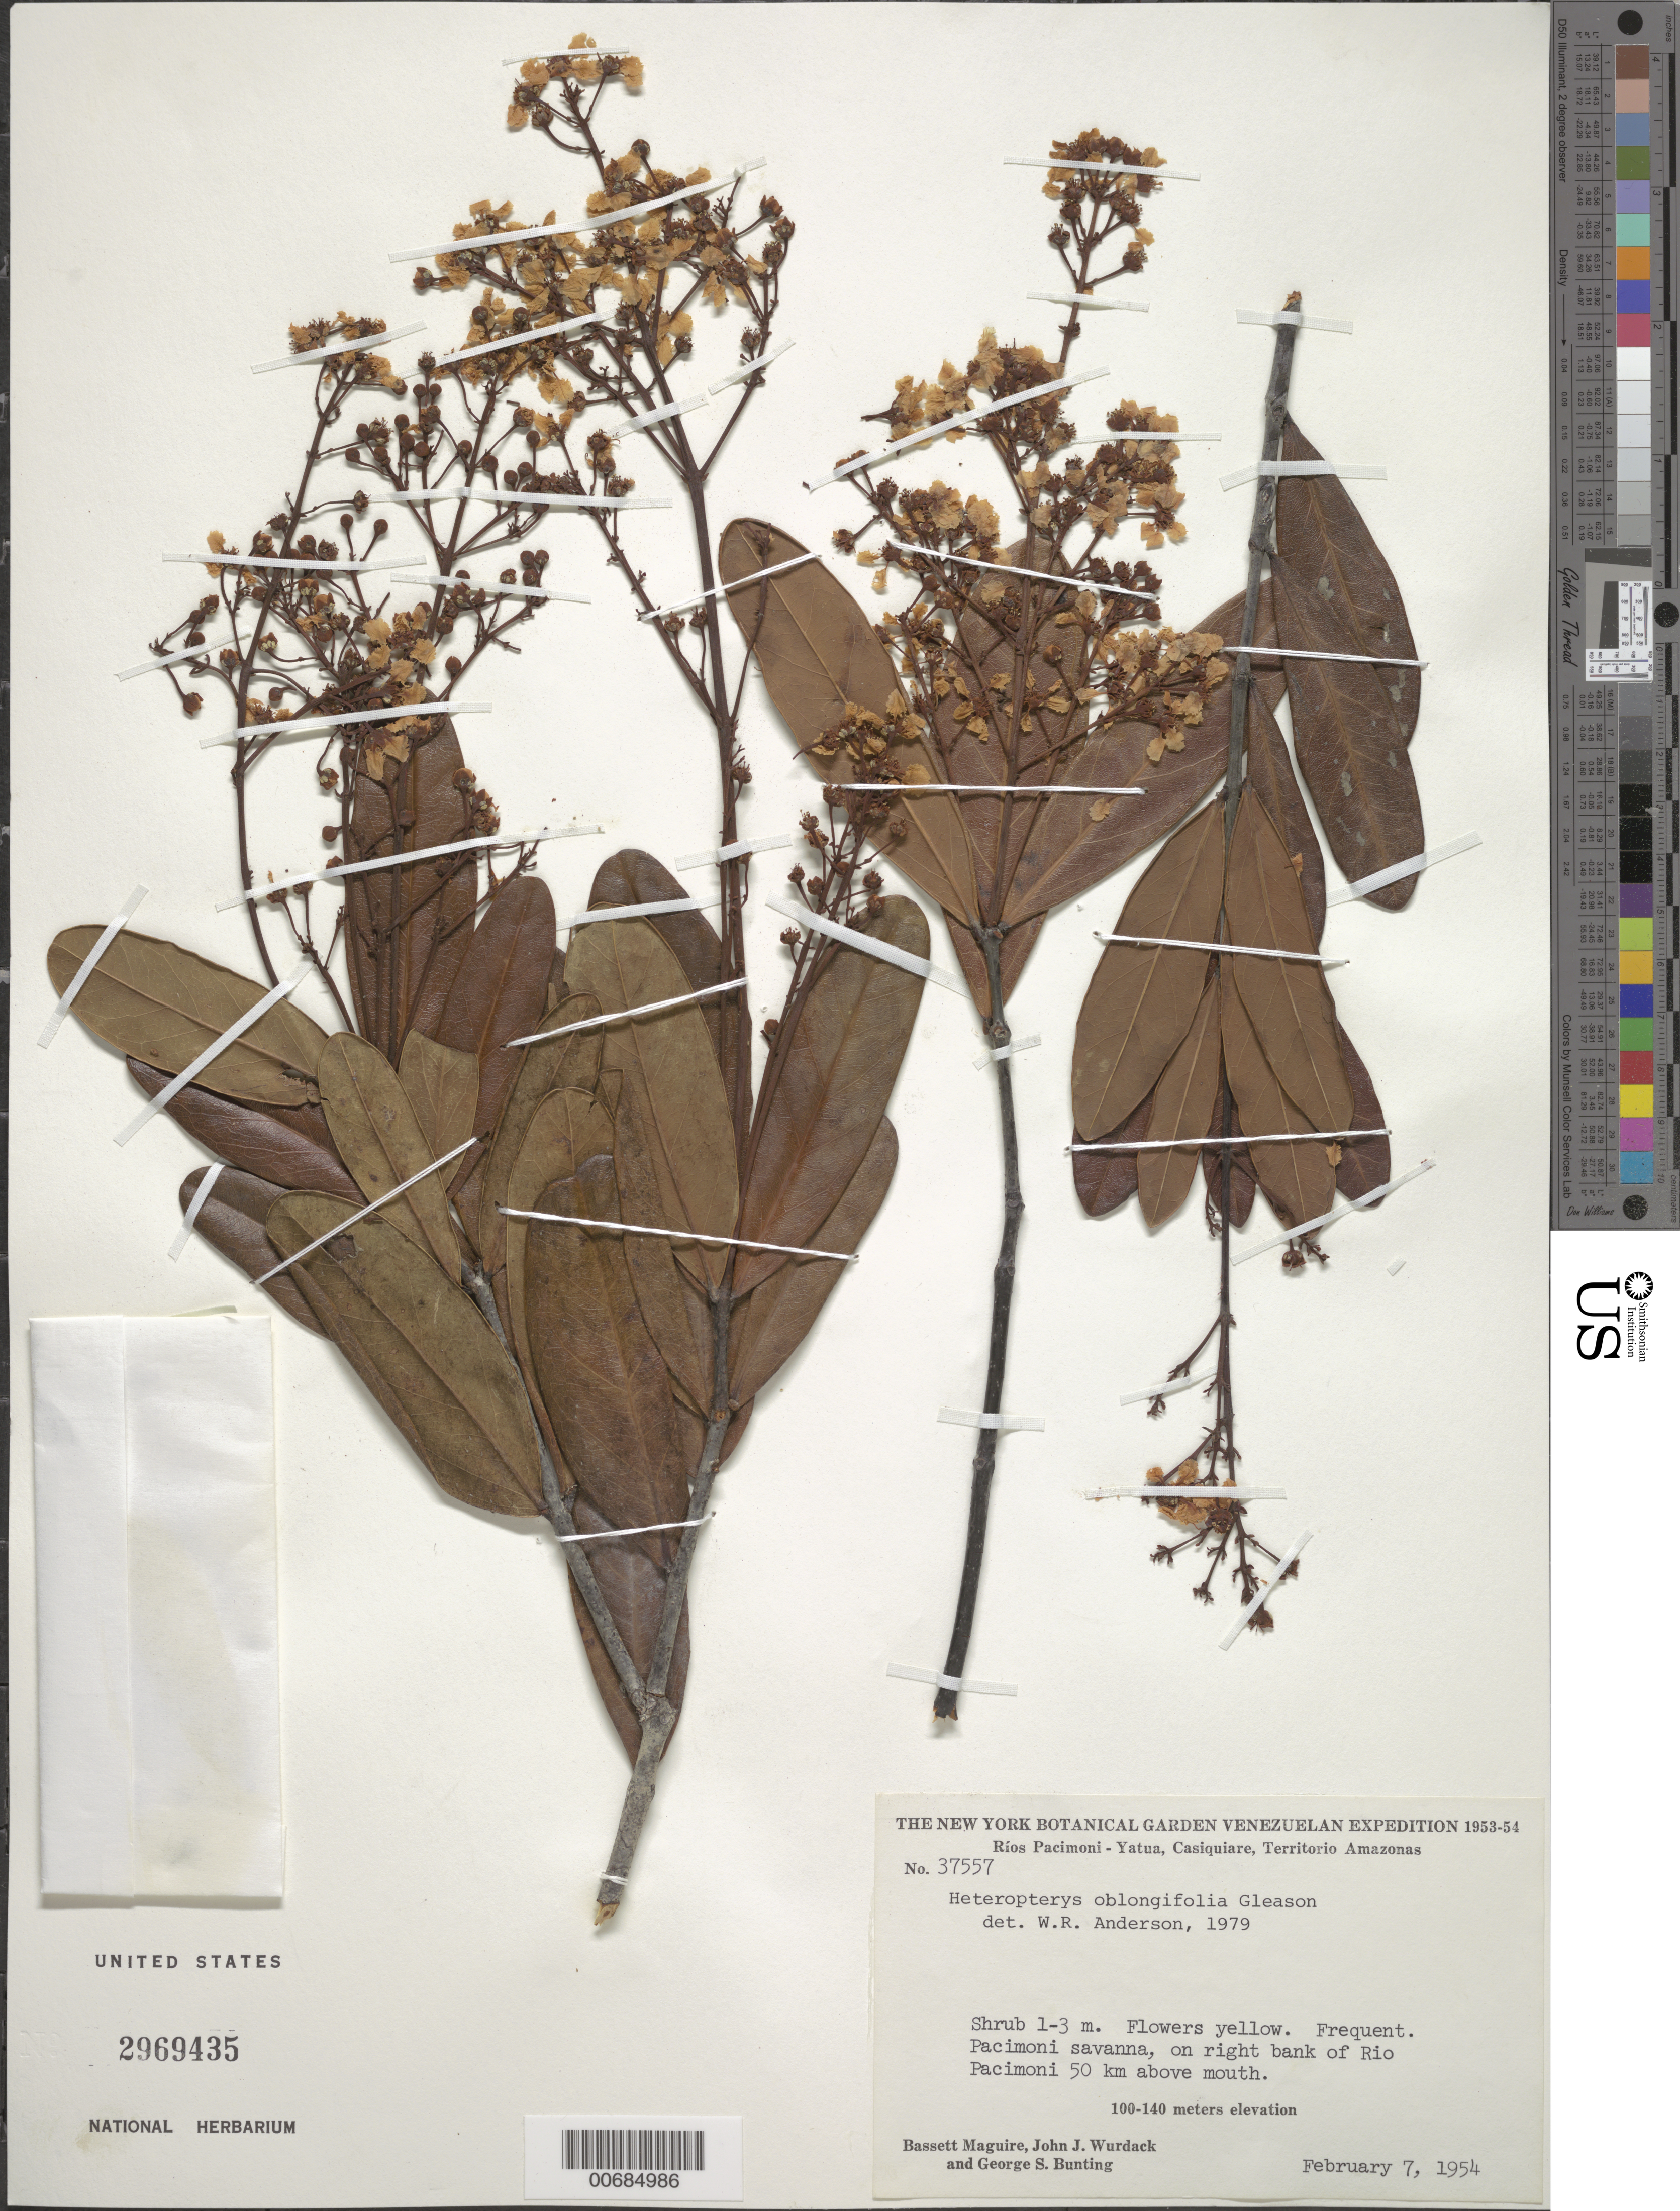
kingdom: Plantae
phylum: Tracheophyta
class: Magnoliopsida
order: Malpighiales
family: Malpighiaceae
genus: Heteropterys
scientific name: Heteropterys oblongifolia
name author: Gleason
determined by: Anderson, W. R., (MICH), University of Michigan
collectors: B. Maguire, J. J. Wurdack & G. S. Bunting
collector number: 37557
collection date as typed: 7-Feb-54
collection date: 1954-02-07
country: Venezuela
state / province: Amazonas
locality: Pacimoni Savanna, Río Pacimoni, 50 km above mouth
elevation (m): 100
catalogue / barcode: US 2969435